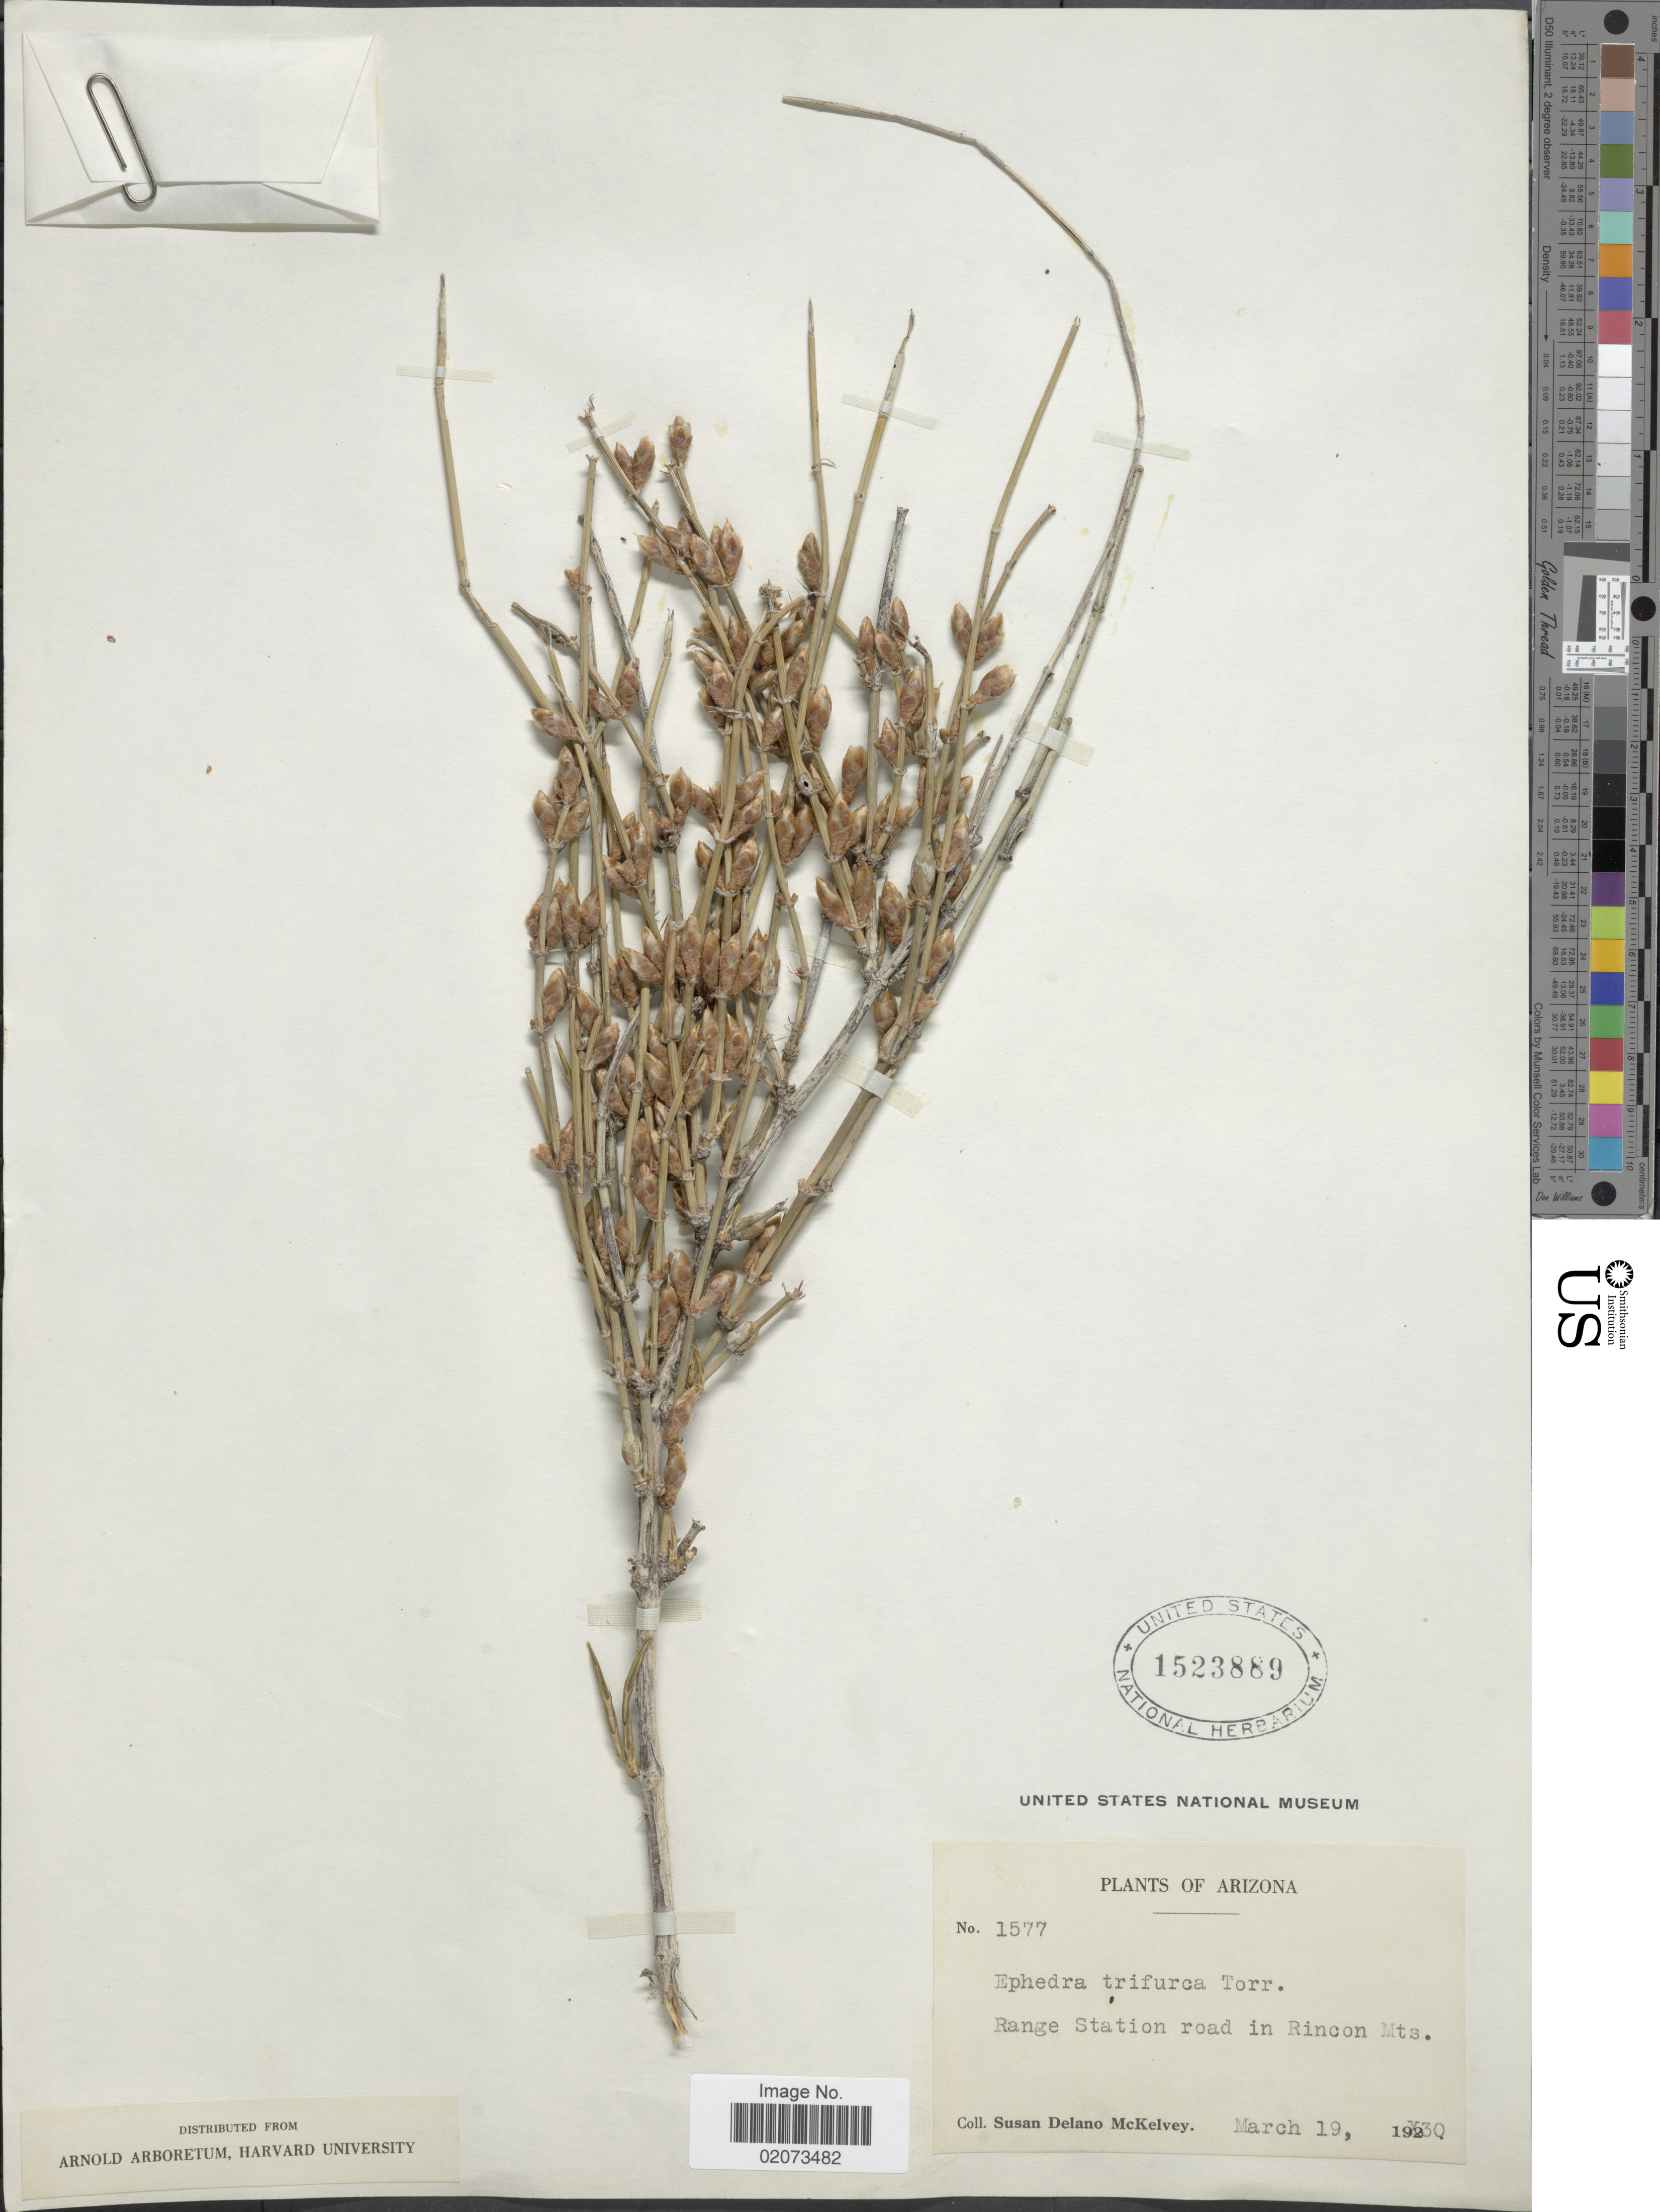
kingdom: Plantae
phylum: Tracheophyta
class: Gnetopsida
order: Ephedrales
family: Ephedraceae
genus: Ephedra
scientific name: Ephedra trifurca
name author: Torr. ex S. Watson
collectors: S. A. McKelvey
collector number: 1577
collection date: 1930-03-19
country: United States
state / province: Arizona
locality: Arizona. Range Station road in Rincon Mts.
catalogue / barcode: US 1523889